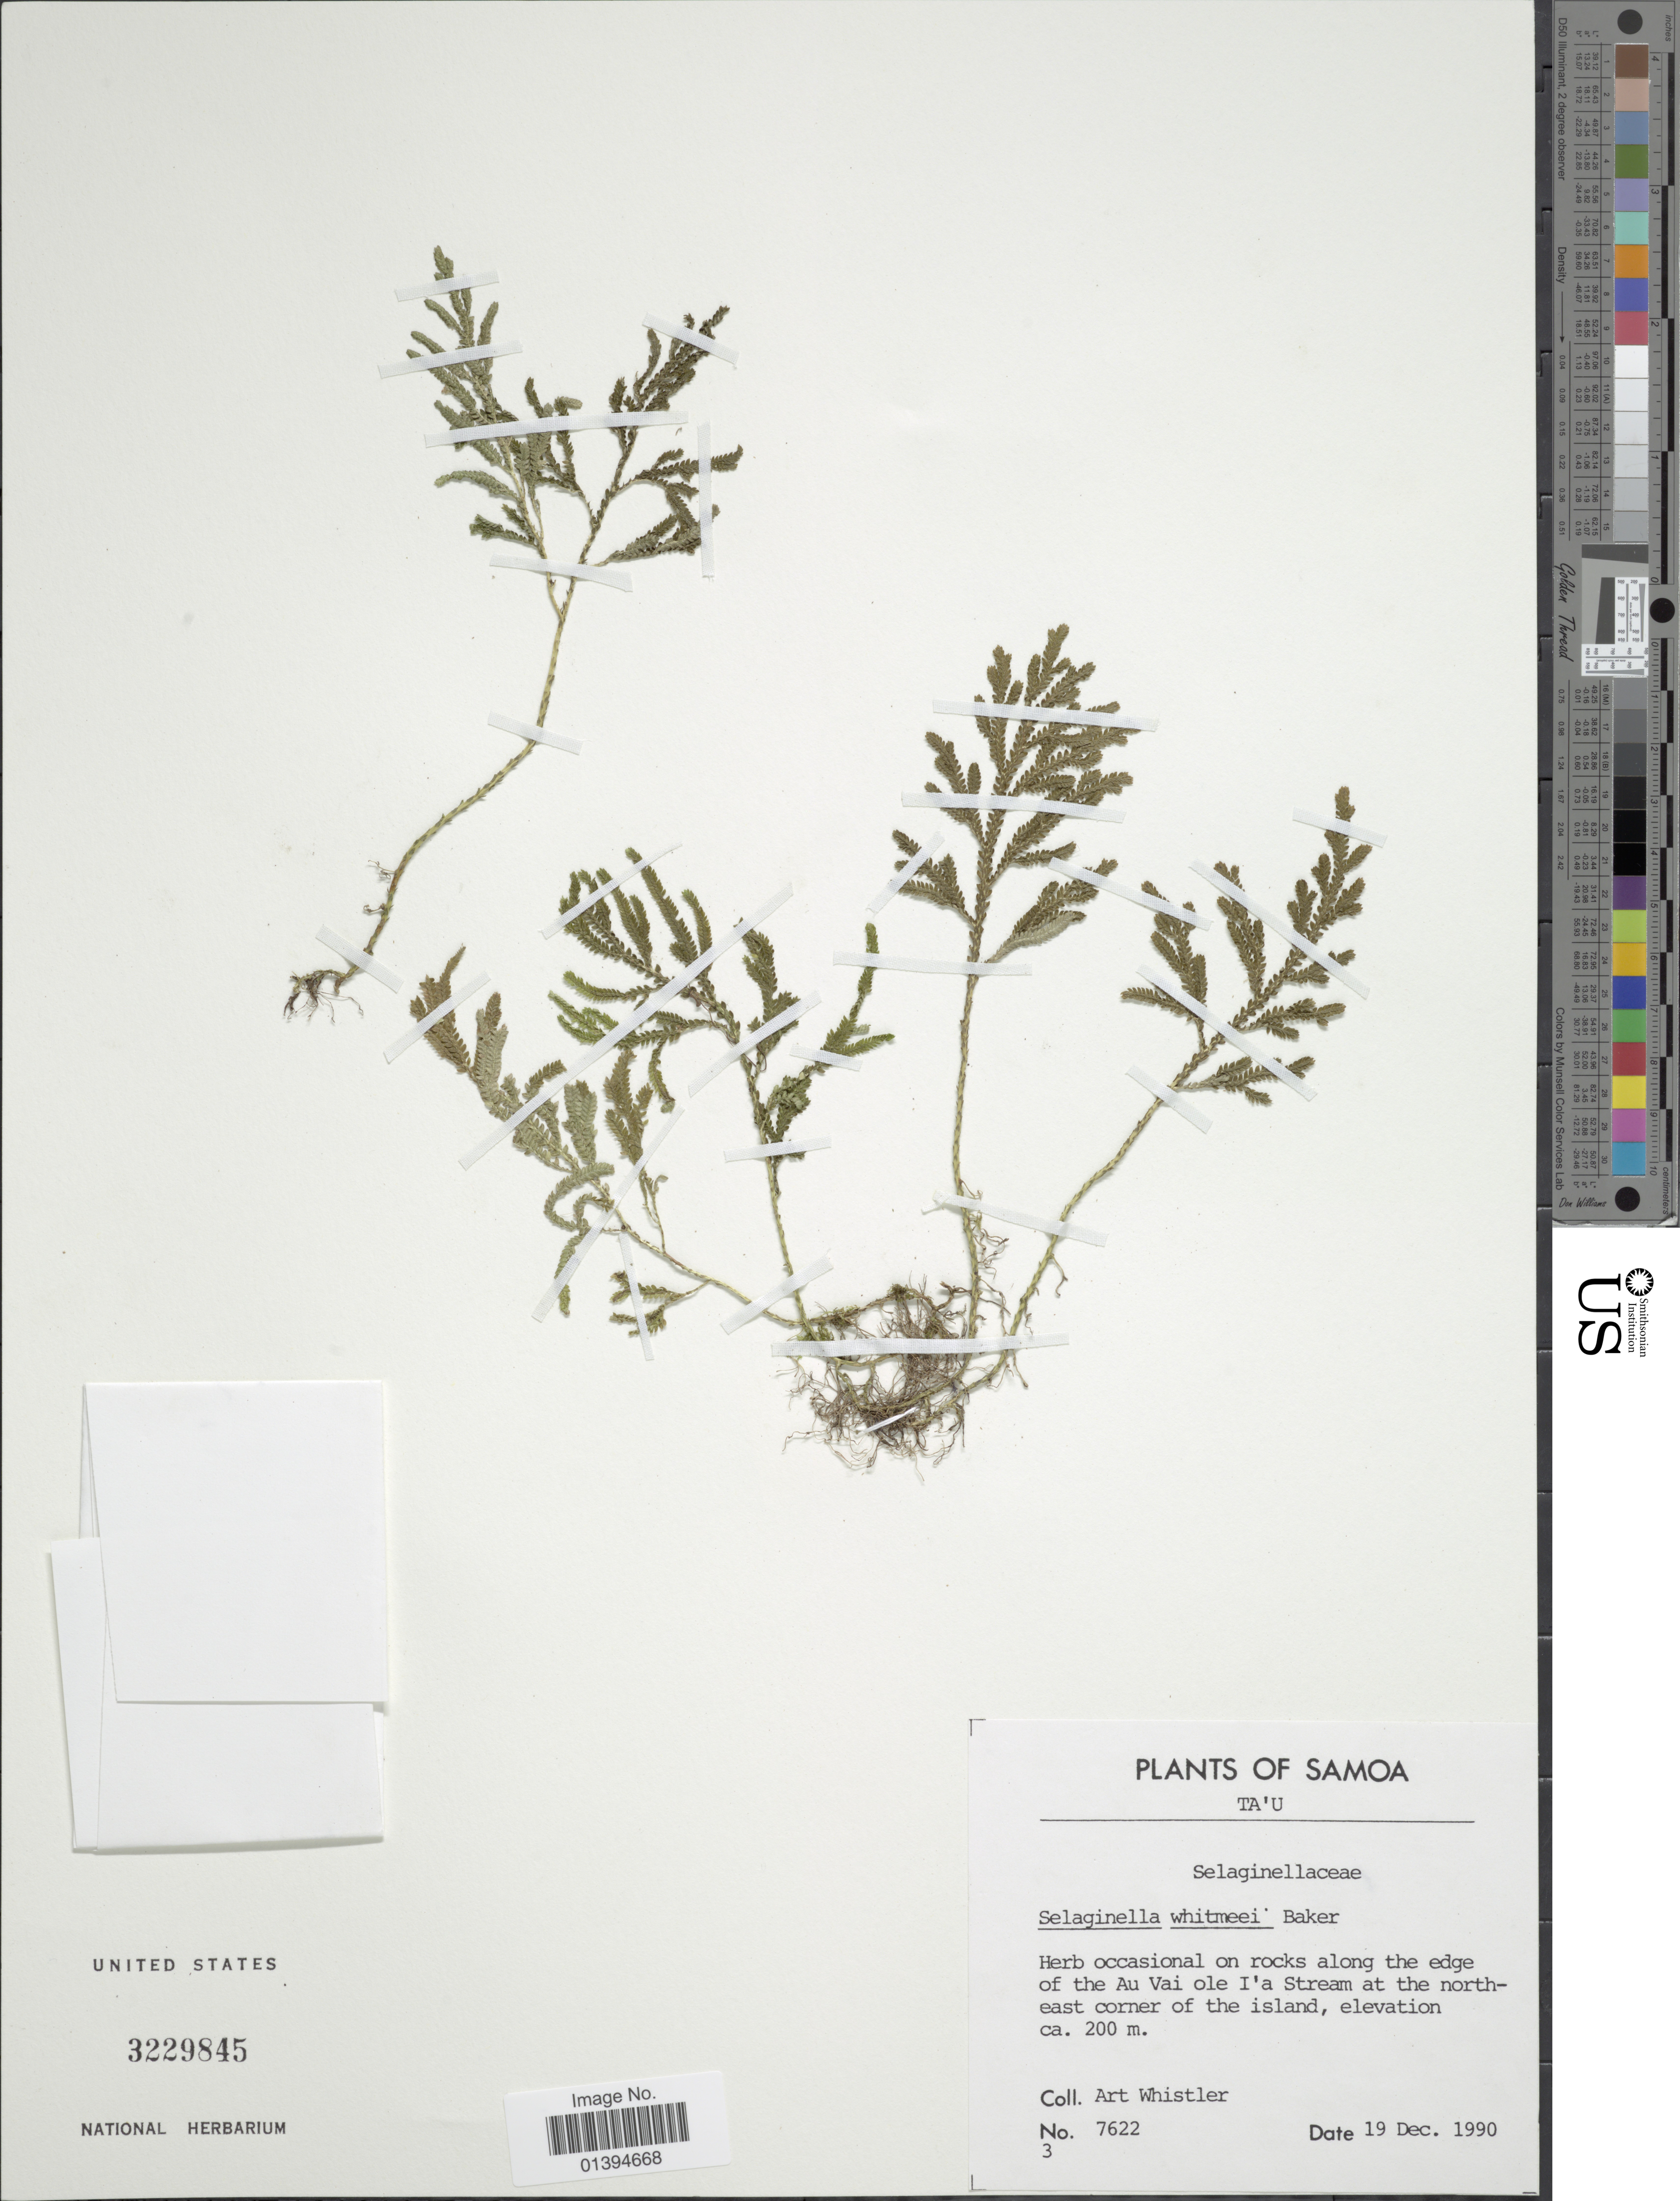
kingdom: Plantae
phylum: Tracheophyta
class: Lycopodiopsida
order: Selaginellales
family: Selaginellaceae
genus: Selaginella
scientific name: Selaginella whitmeei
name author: Baker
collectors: A. Whistler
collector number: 7622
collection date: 1990-12-19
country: American Samoa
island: Tau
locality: Ta'u, along the edge of the Au Vai ole I'a Stream at the northeast corner of the island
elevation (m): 200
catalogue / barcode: US 3229845